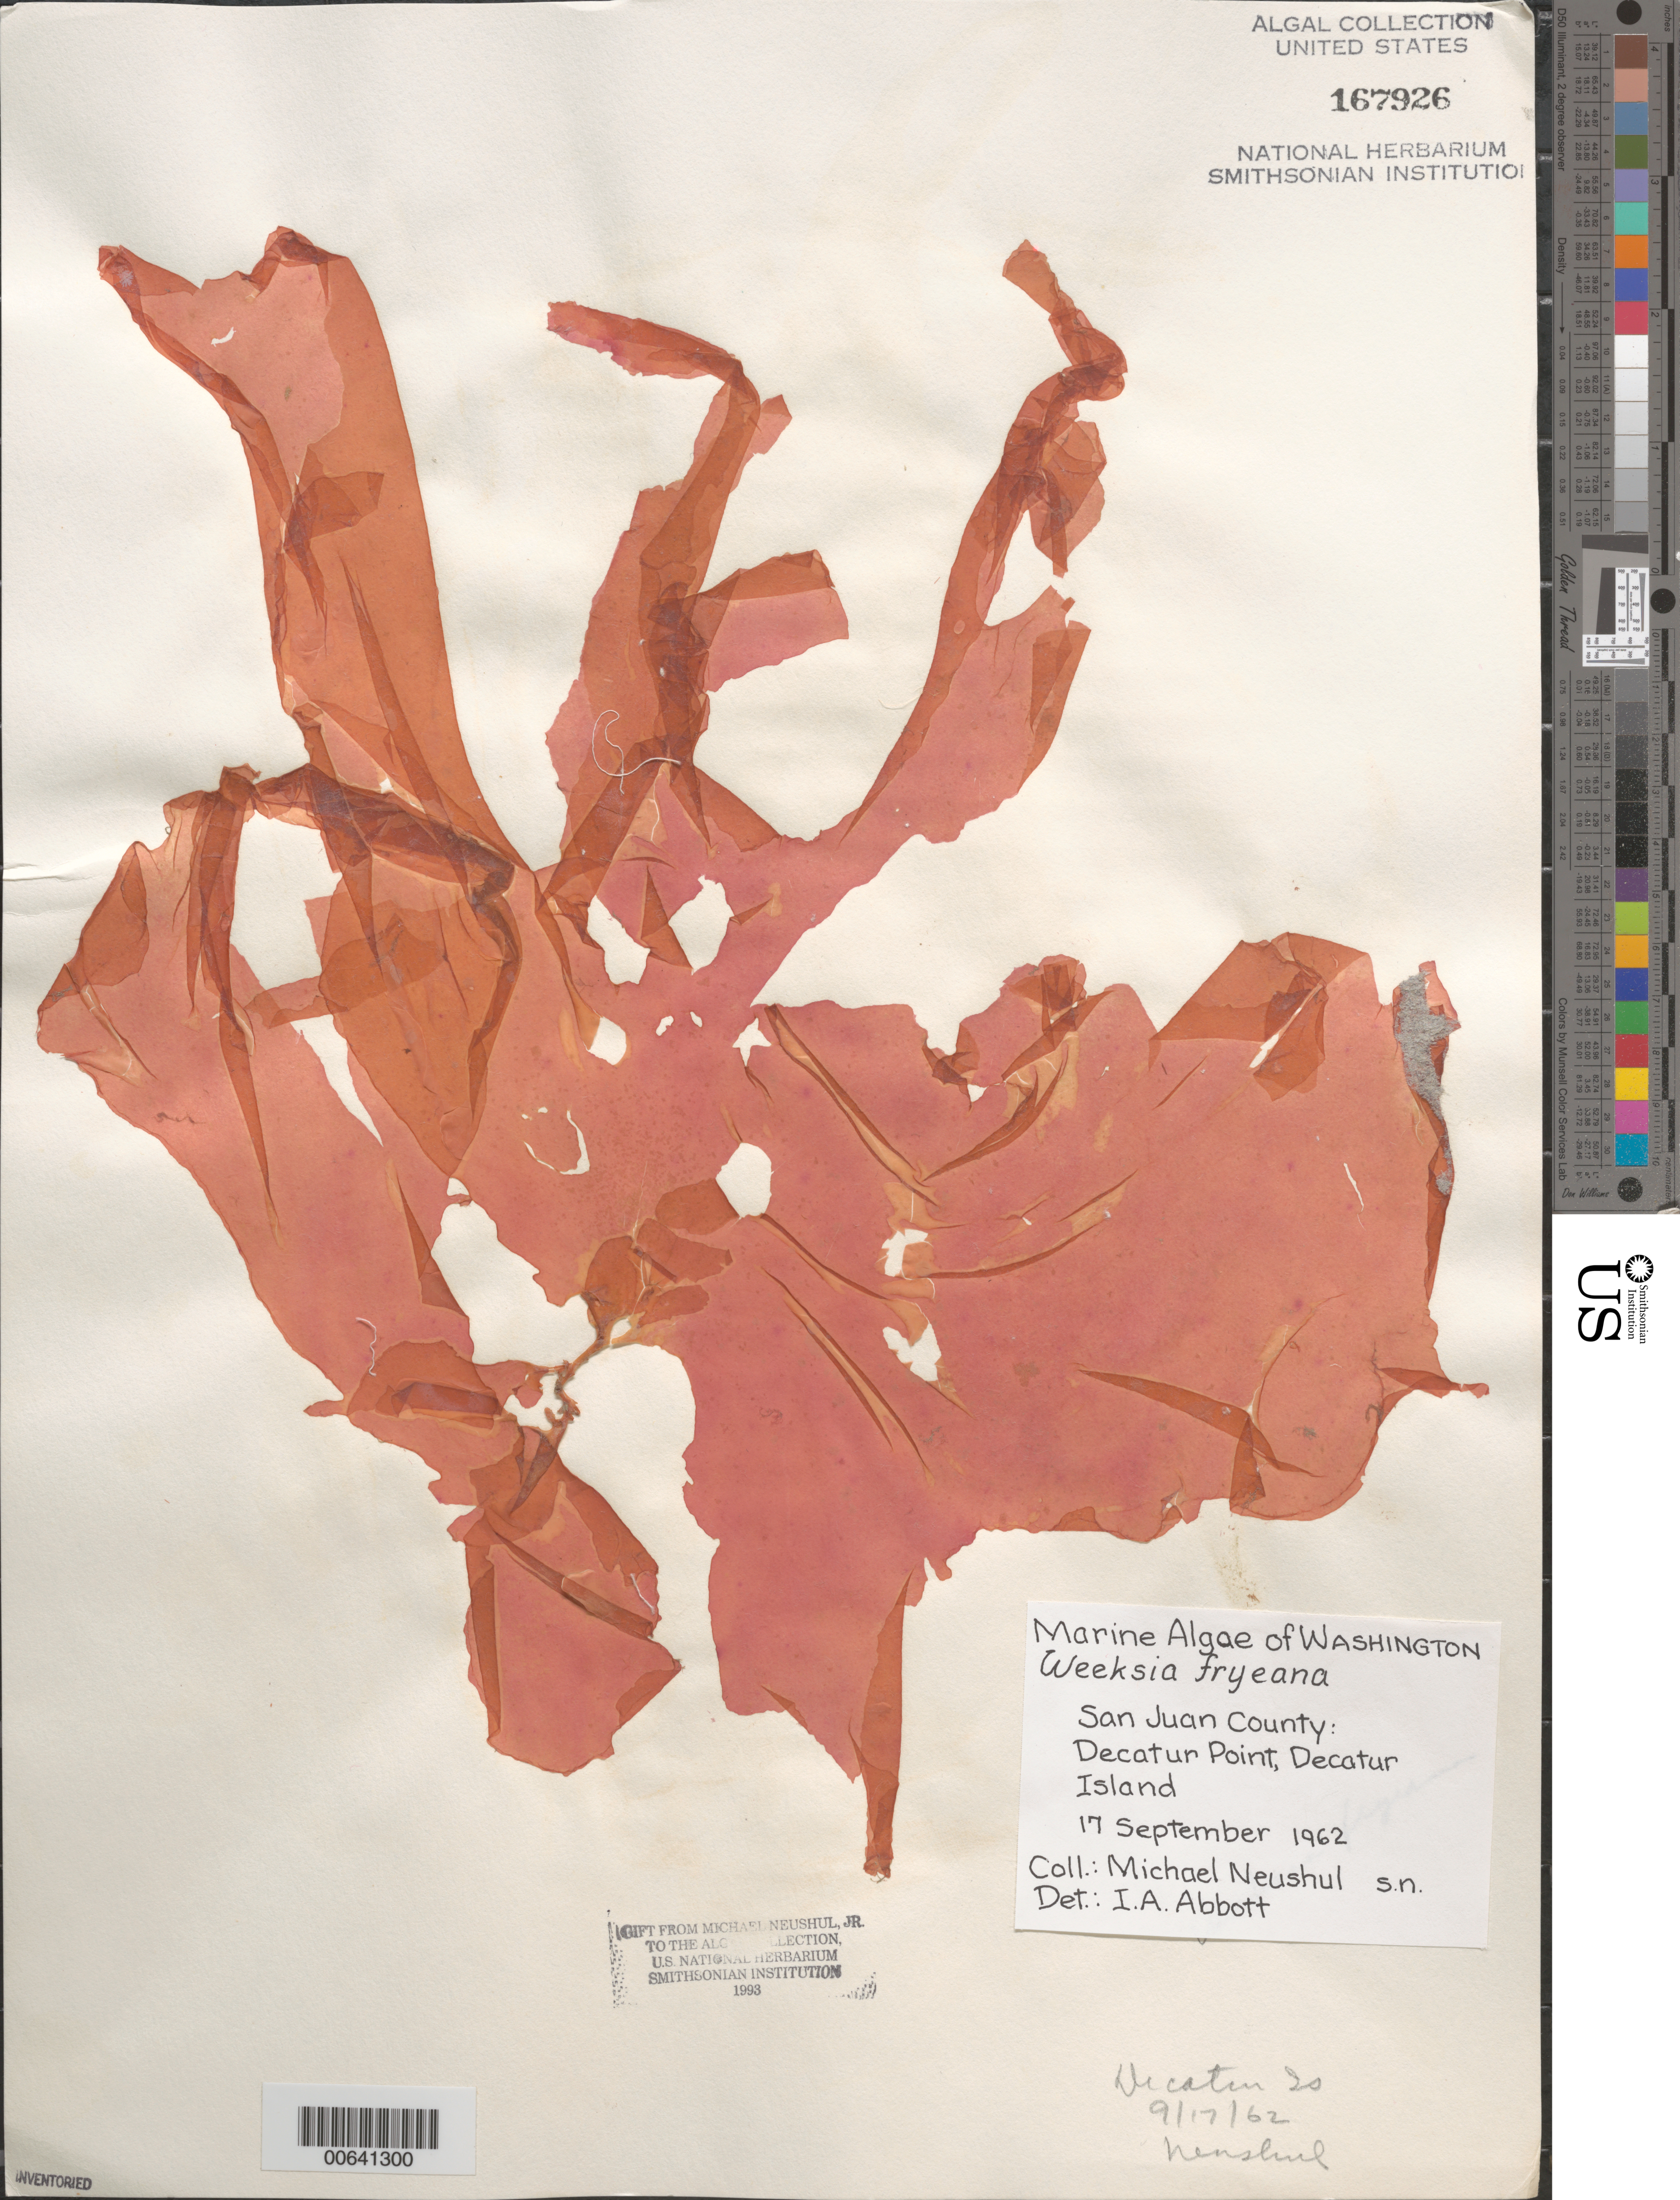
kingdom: Plantae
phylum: Rhodophyta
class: Florideophyceae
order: Gigartinales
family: Dumontiaceae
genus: Weeksia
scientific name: Weeksia coccinea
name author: (Harv.) S.C. Lindstrom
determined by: Algae name updating Project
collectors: M. Neushul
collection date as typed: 17 Sep 1962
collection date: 1962-09-17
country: United States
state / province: Washington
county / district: San Juan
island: Decatur Island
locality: Decatur Point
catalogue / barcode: US 167926